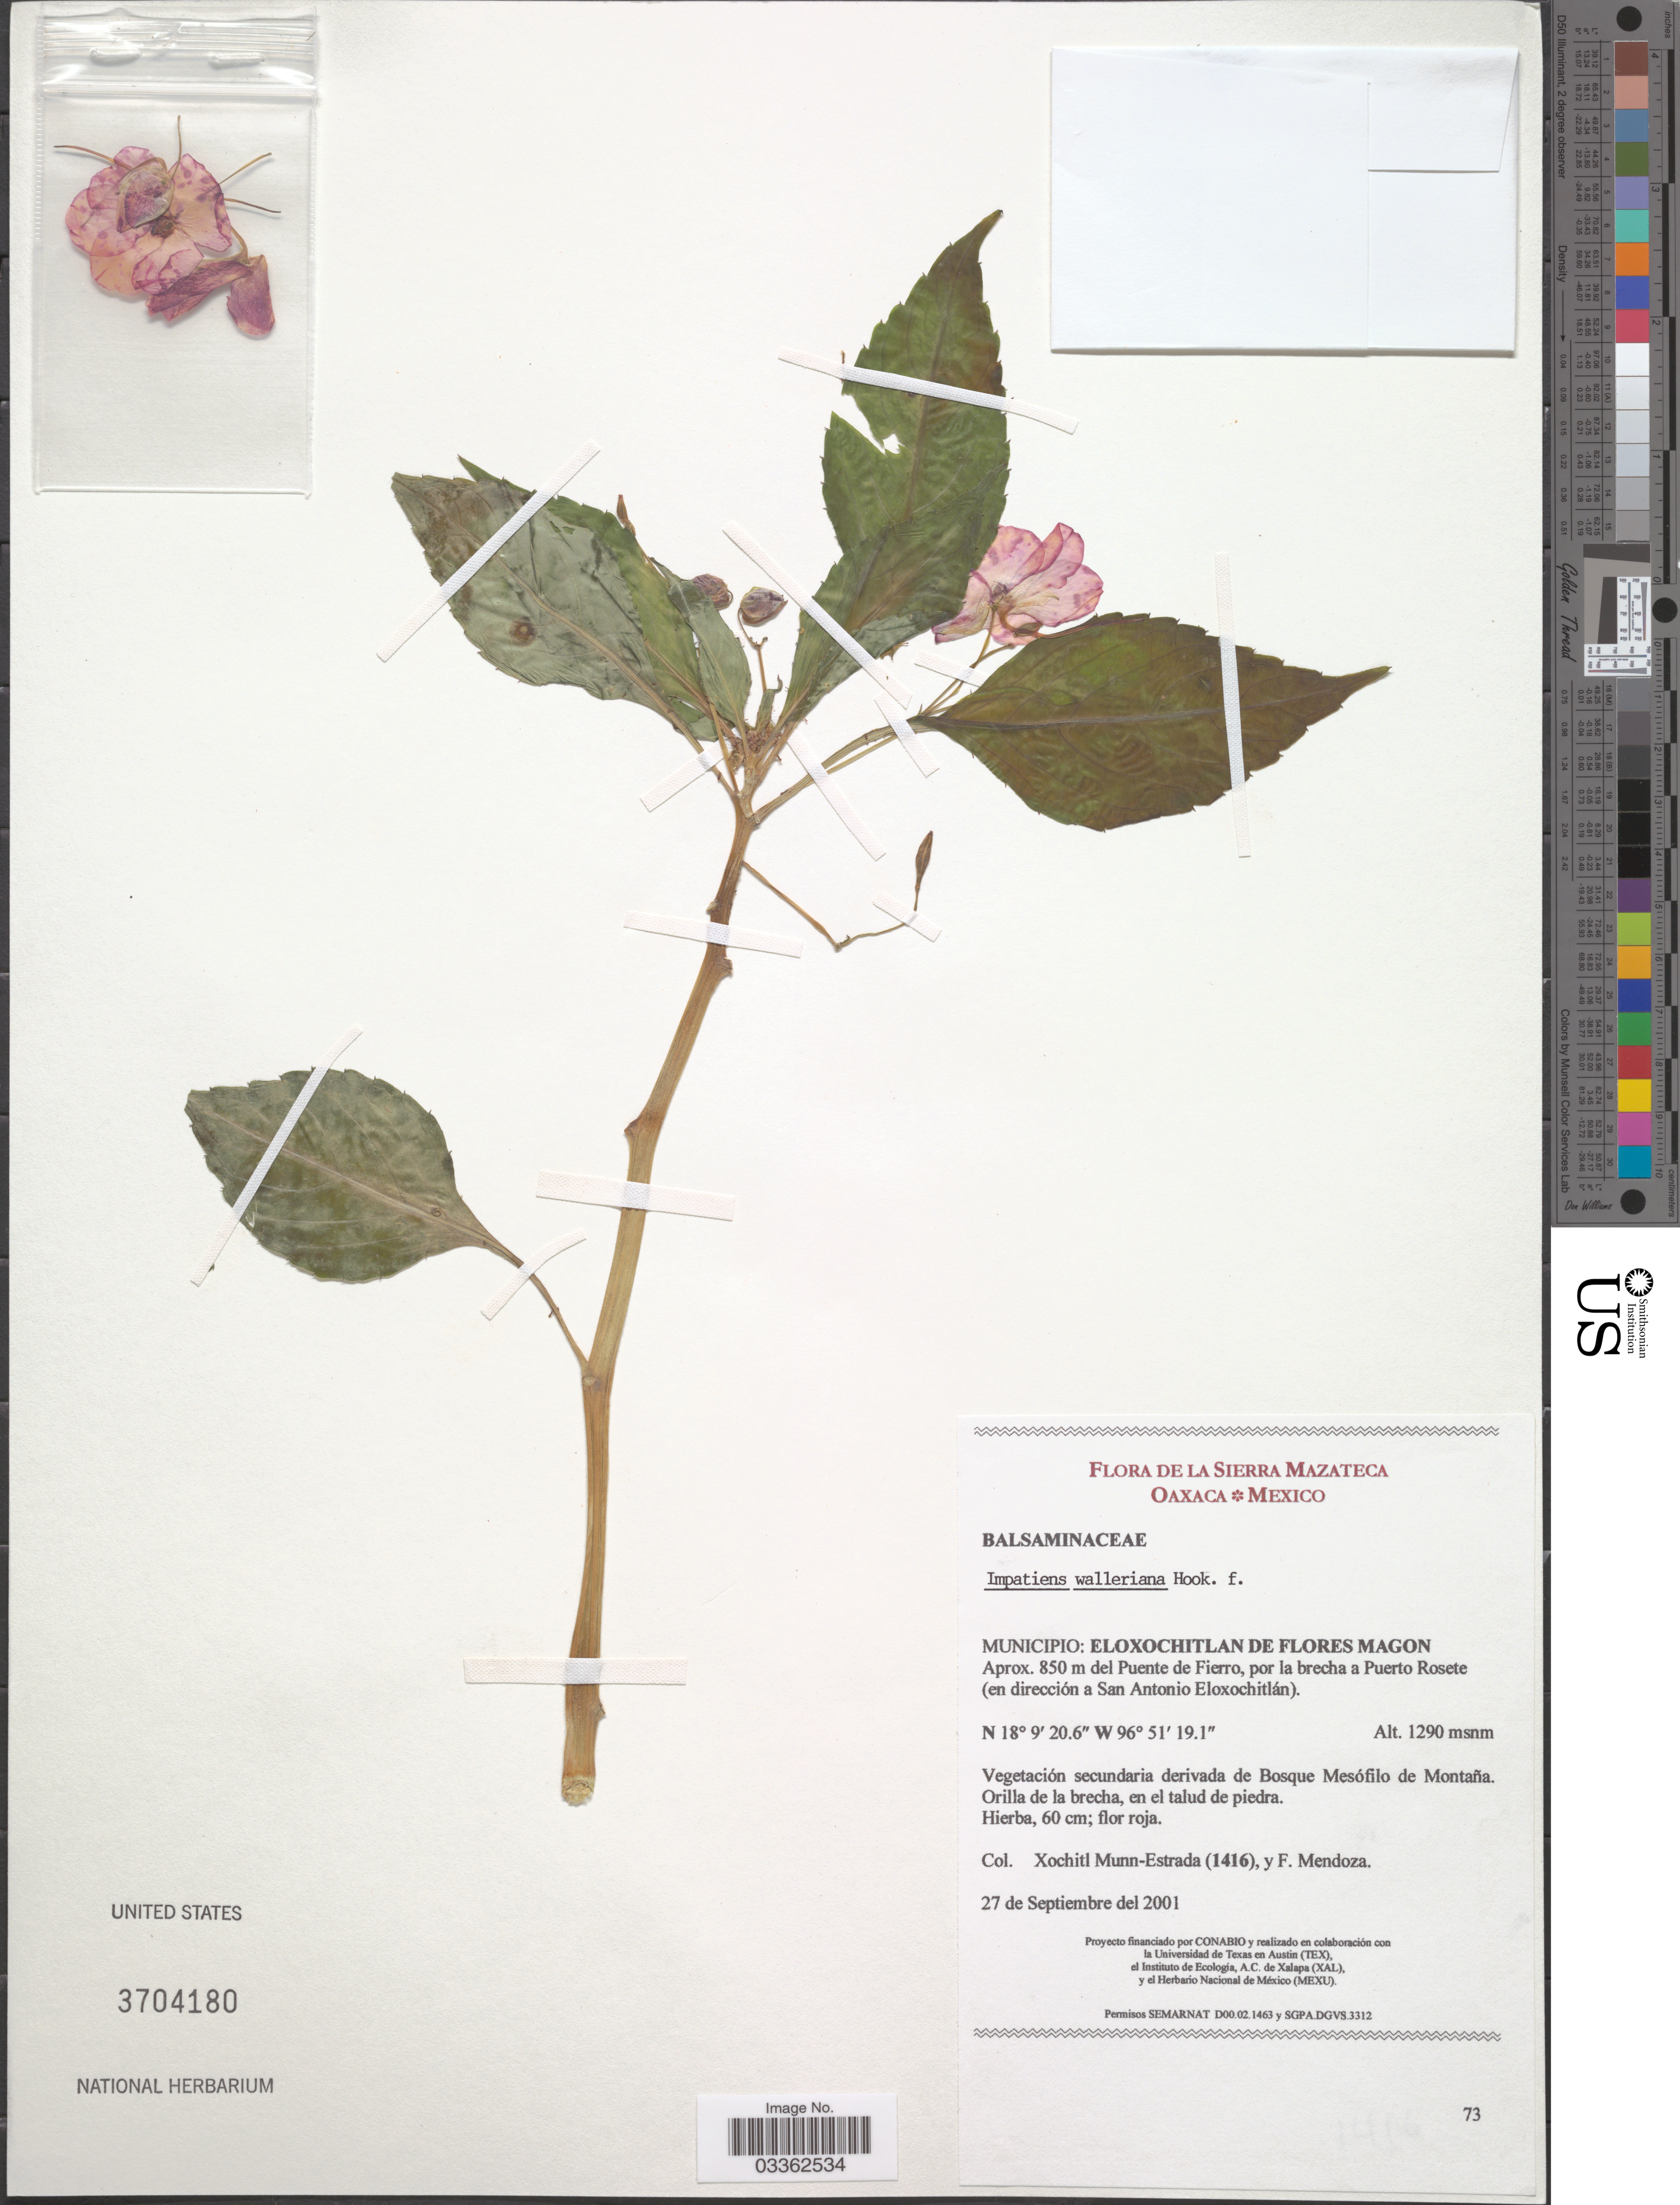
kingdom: Plantae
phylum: Tracheophyta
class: Magnoliopsida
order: Ericales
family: Balsaminaceae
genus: Impatiens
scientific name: Impatiens walleriana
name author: Hook. f.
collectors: X. Munn-Estrada & F. Mendoza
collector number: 1416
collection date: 2001-09-27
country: Mexico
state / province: Oaxaca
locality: La Sierra Mazateca. Municipio: Eloxochitlan de Flores Magon. Aprox. 850 m del Puente de Fierro, por la brecha a Puerto Rosete (en dirección a San Antonio Eloxochitlán).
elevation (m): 1290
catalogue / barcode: US 3704180